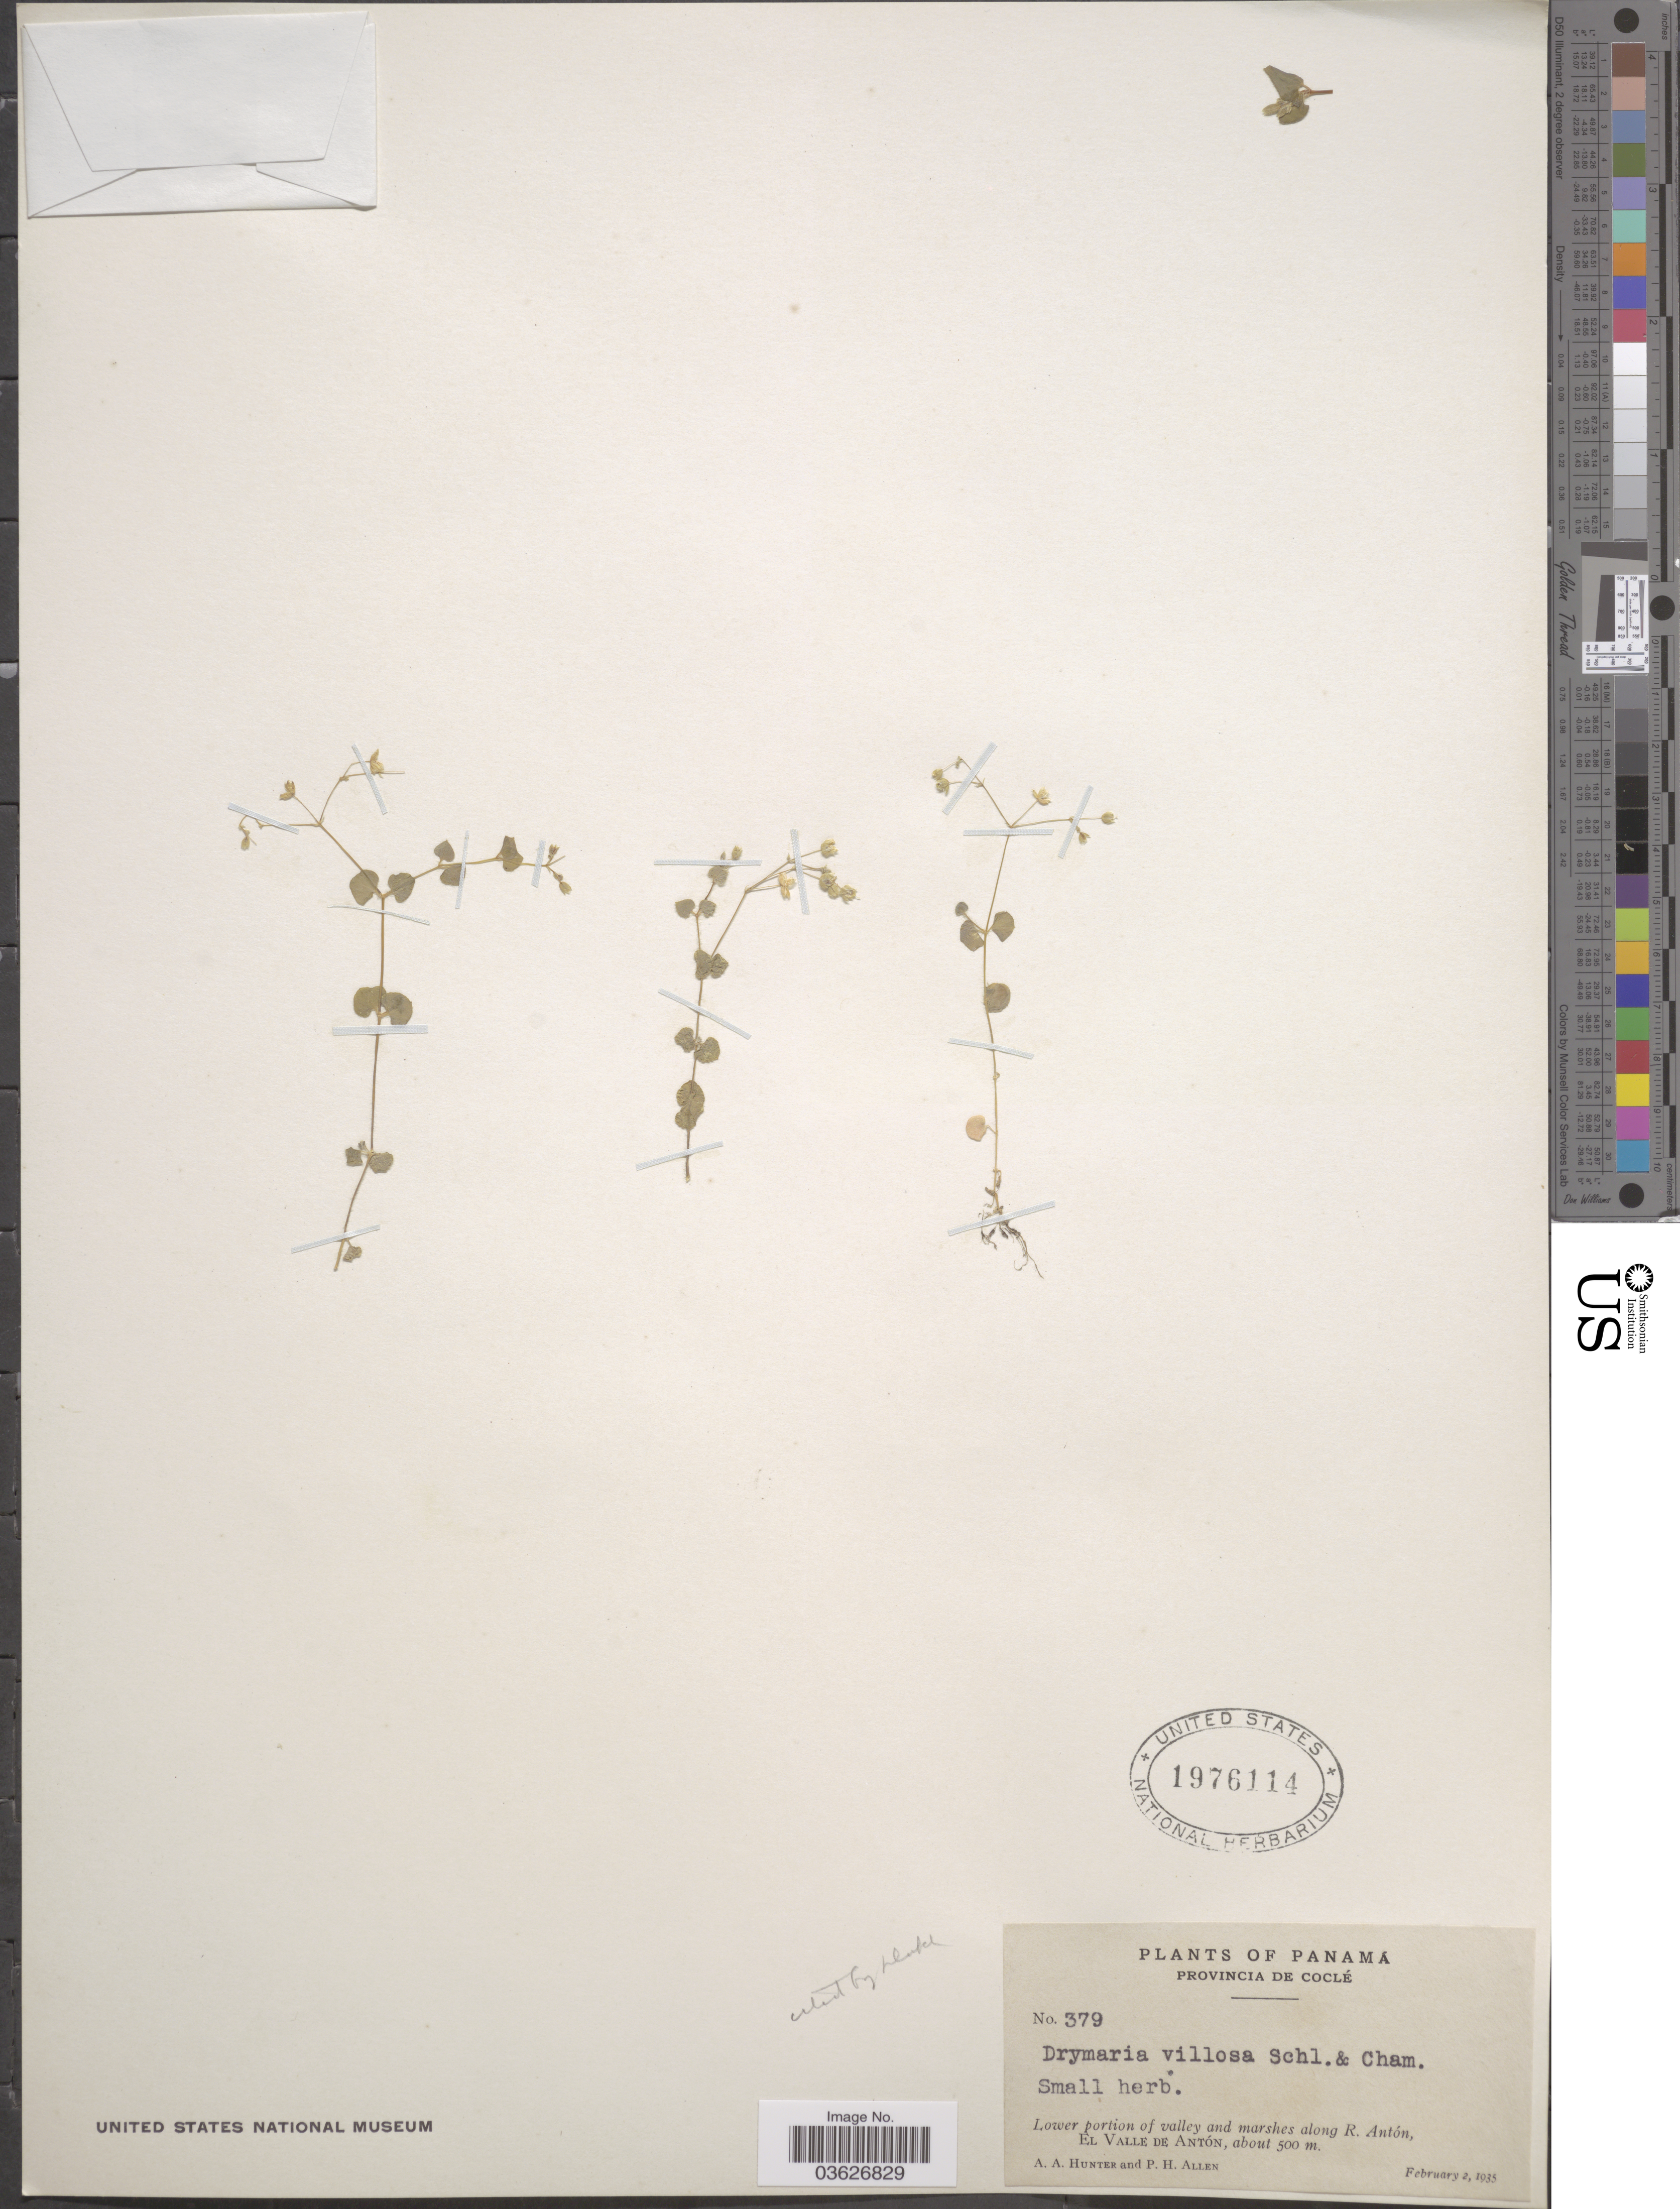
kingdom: Plantae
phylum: Tracheophyta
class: Magnoliopsida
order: Caryophyllales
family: Caryophyllaceae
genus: Drymaria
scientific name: Drymaria villosa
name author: Cham. & Schltdl.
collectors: A. Hunter & P. H. Allen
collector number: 379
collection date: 1935-02-02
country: Panama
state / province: Coclé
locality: Lower portion of valley and marshes along R. Antón, El Valle de Antón.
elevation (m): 500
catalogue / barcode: US 1976114